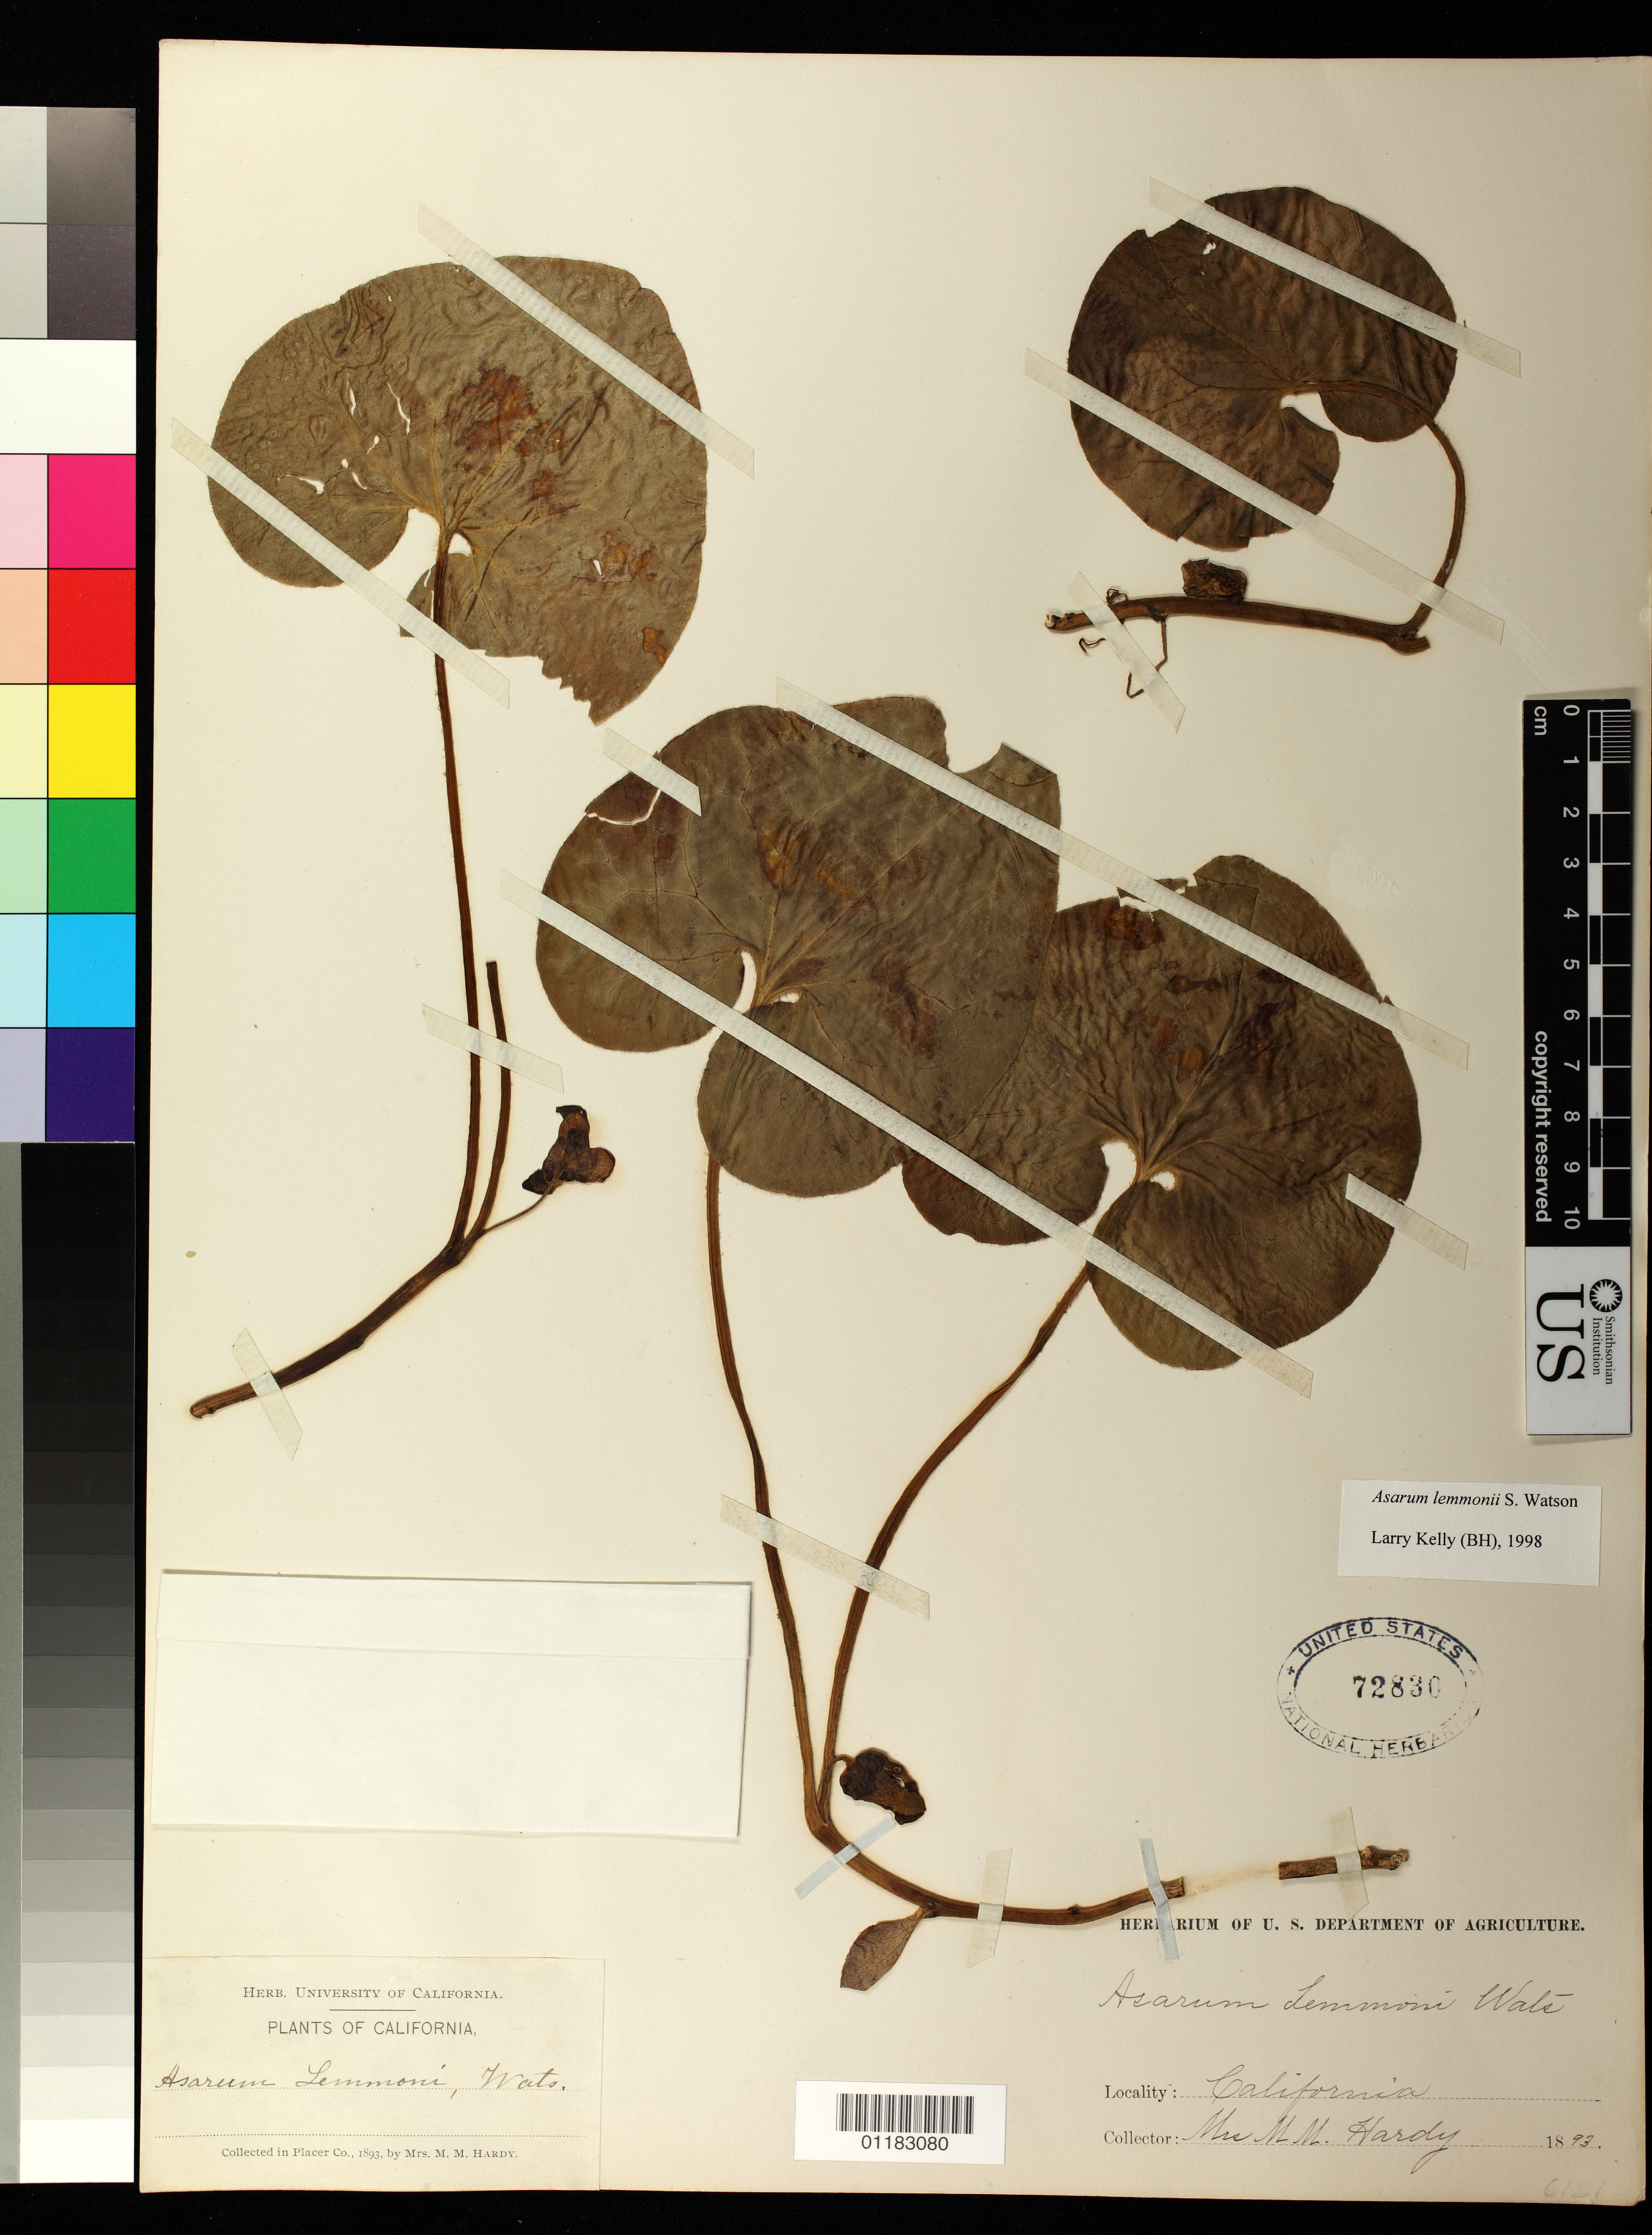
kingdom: Plantae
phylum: Tracheophyta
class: Magnoliopsida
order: Piperales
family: Aristolochiaceae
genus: Asarum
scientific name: Asarum lemmonii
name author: S. Watson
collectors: Mrs. M. M. Hardy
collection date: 1893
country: United States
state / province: California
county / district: Placer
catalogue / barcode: US 72830